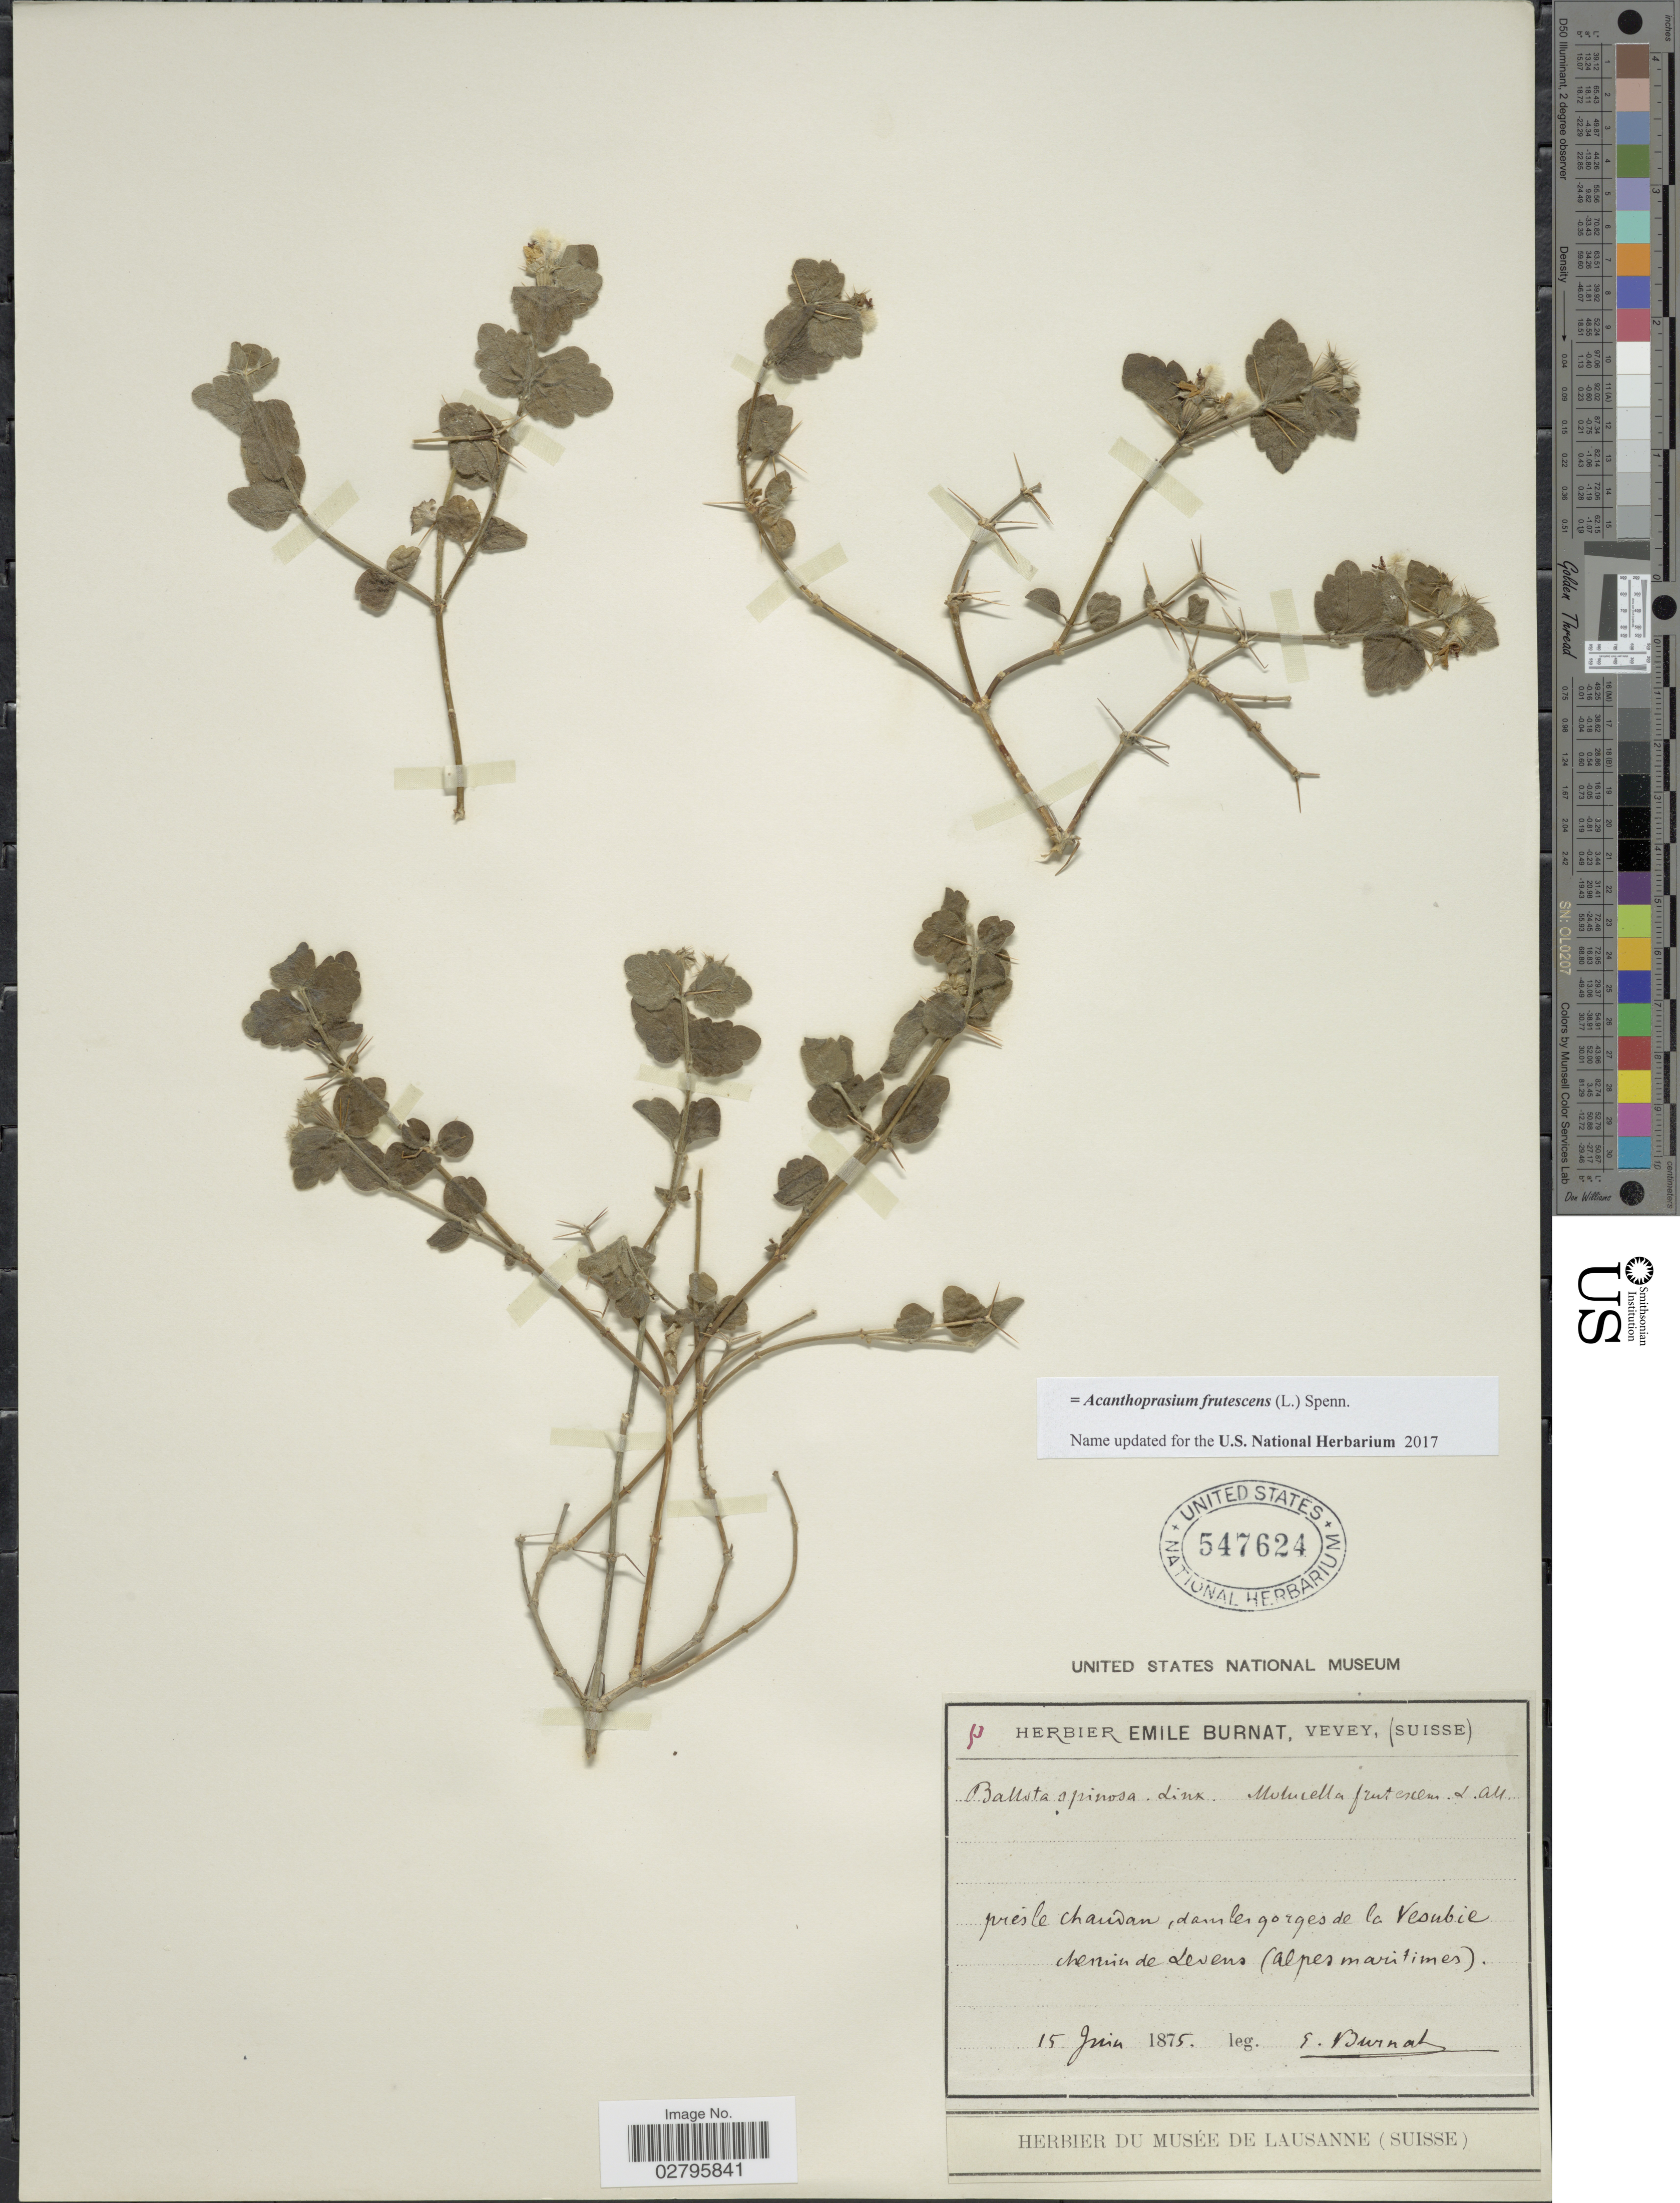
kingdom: Plantae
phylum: Tracheophyta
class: Magnoliopsida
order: Lamiales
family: Lamiaceae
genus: Acanthoprasium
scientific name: Acanthoprasium frutescens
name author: (L.) Spenn.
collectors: E. Burnat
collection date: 1875-06-15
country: Switzerland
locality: Vevey (Suisse). Prés le Chaudan, dans les gorges de la Vesubie, chemin de Levens (alpes maritimes).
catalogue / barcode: US 547624